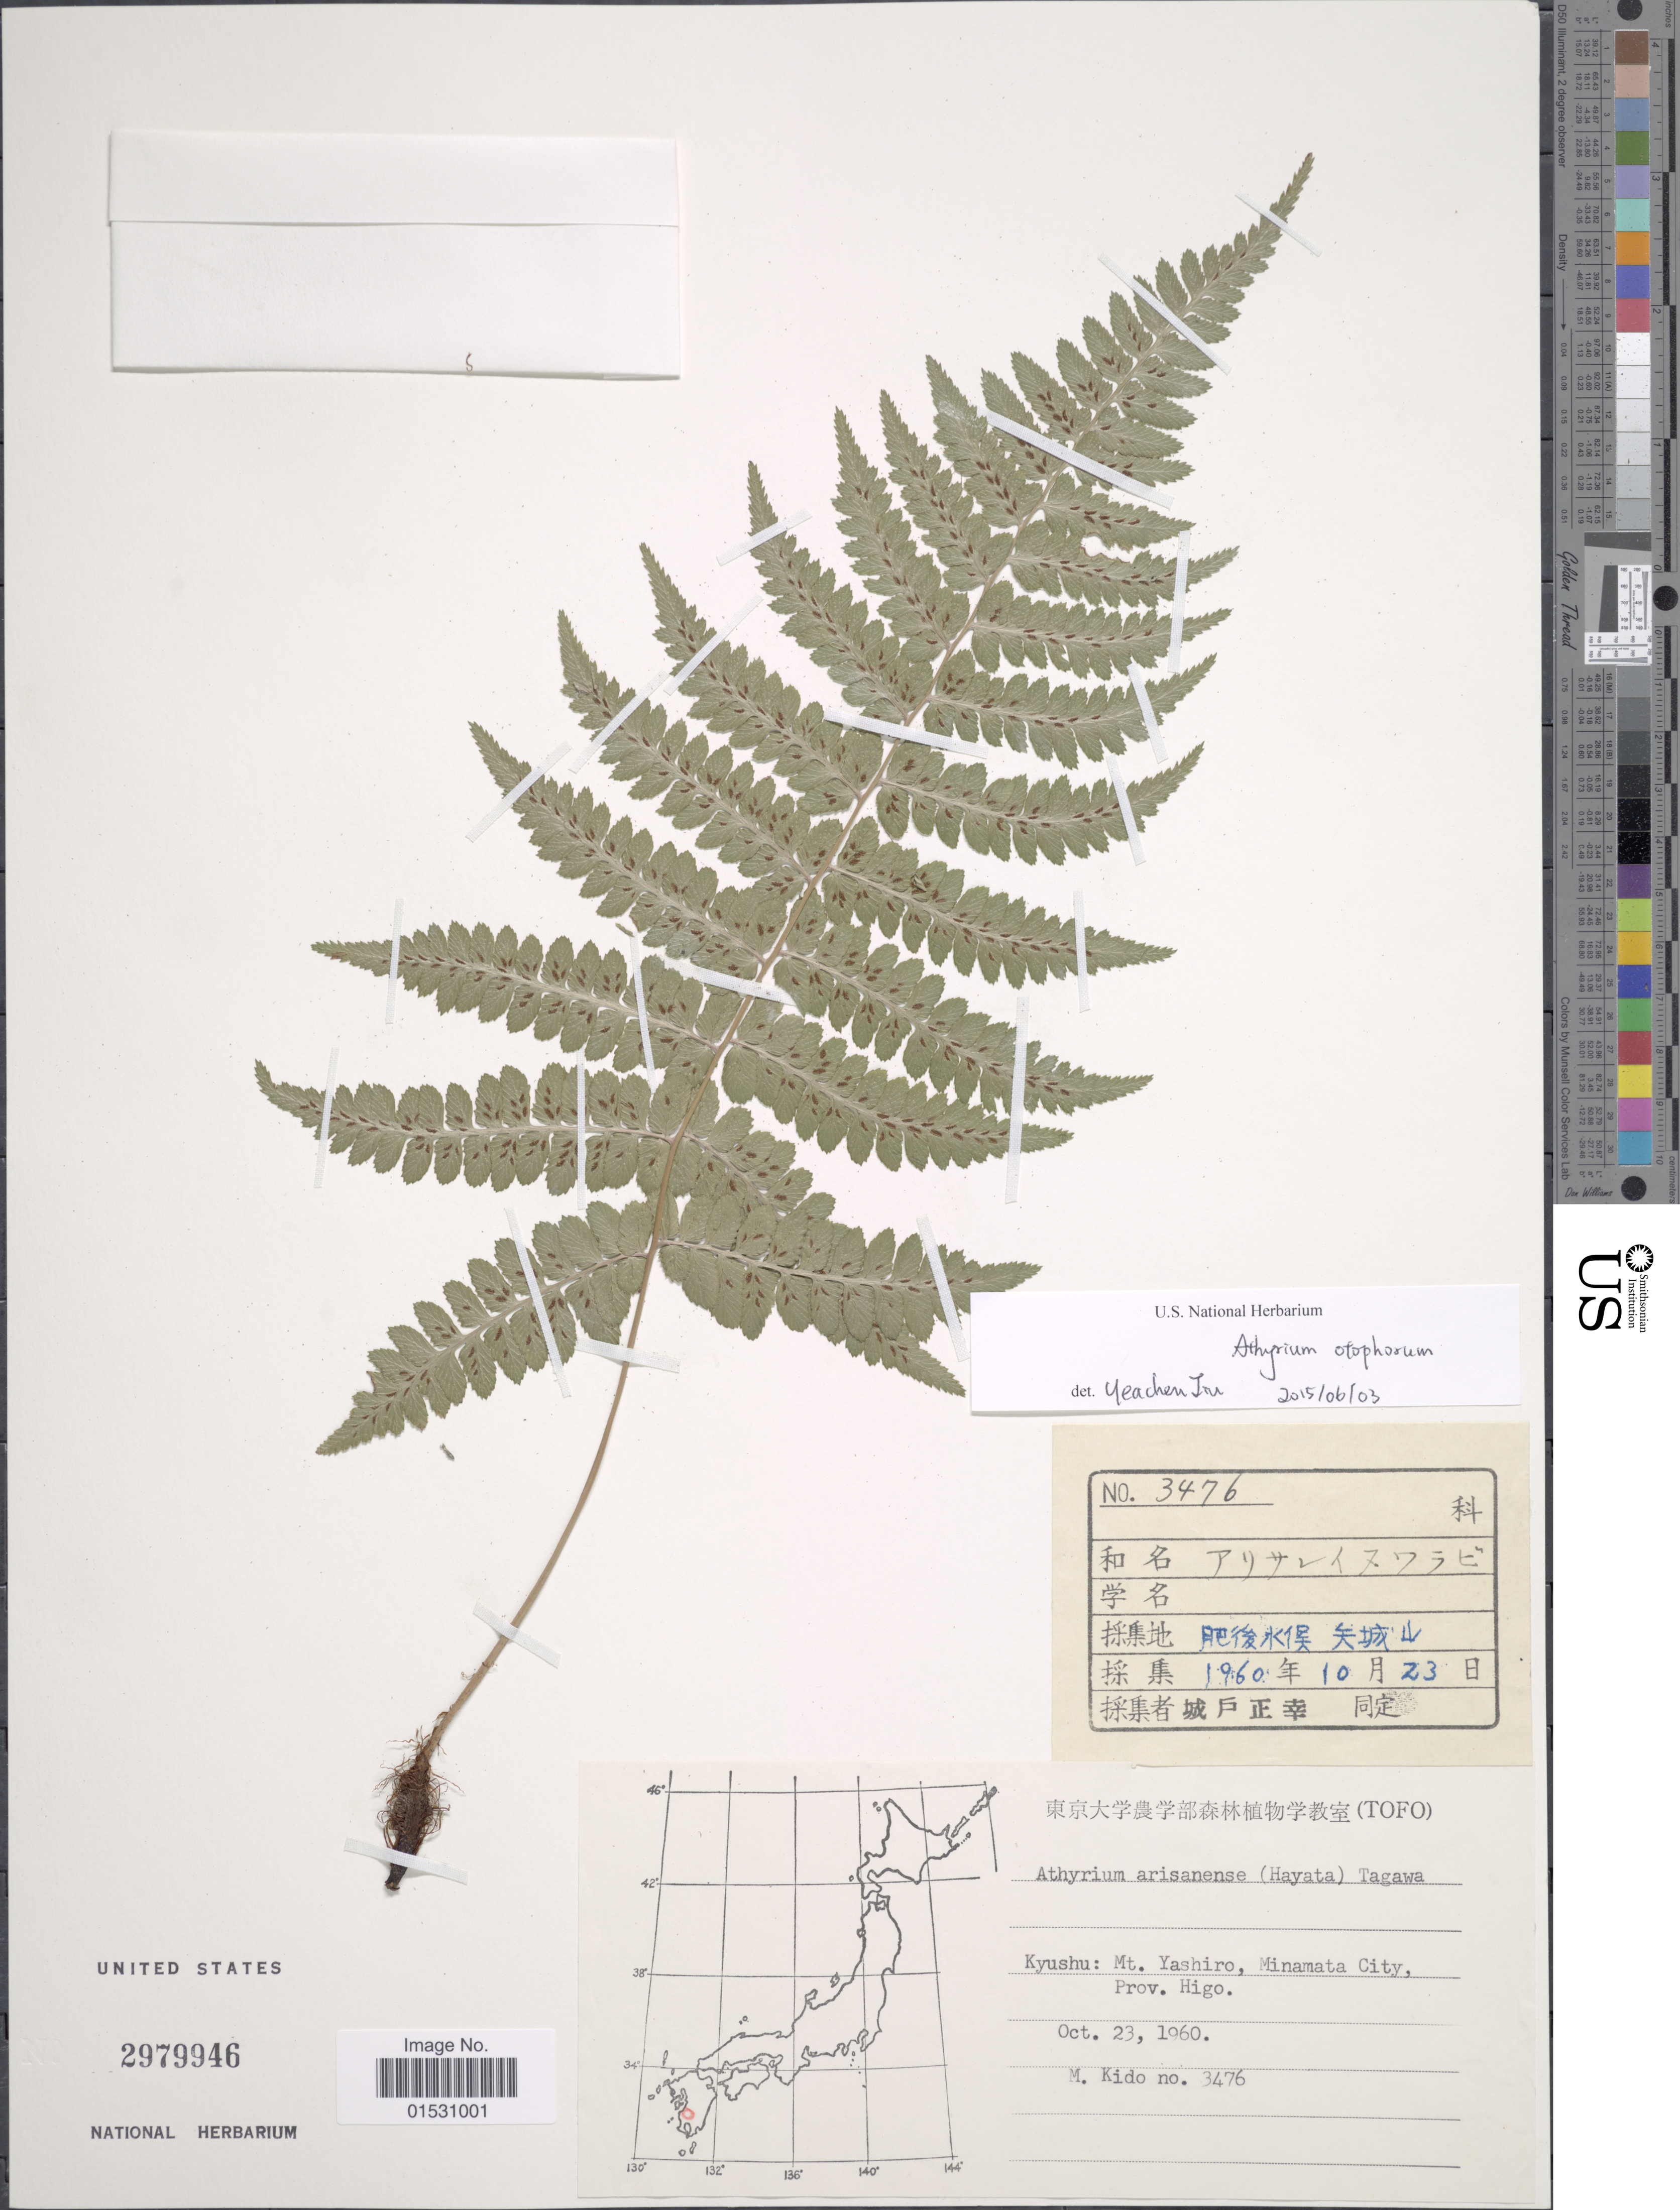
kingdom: Plantae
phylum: Tracheophyta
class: Polypodiopsida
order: Polypodiales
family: Athyriaceae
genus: Athyrium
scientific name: Athyrium otophorum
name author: (Miq.) Koidz.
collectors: M. Kido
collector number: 3476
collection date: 1960-10-23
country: Japan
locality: Kyushu: Mt. Yashiro, Minamata City, Prov. Higo.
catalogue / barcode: US 2979946